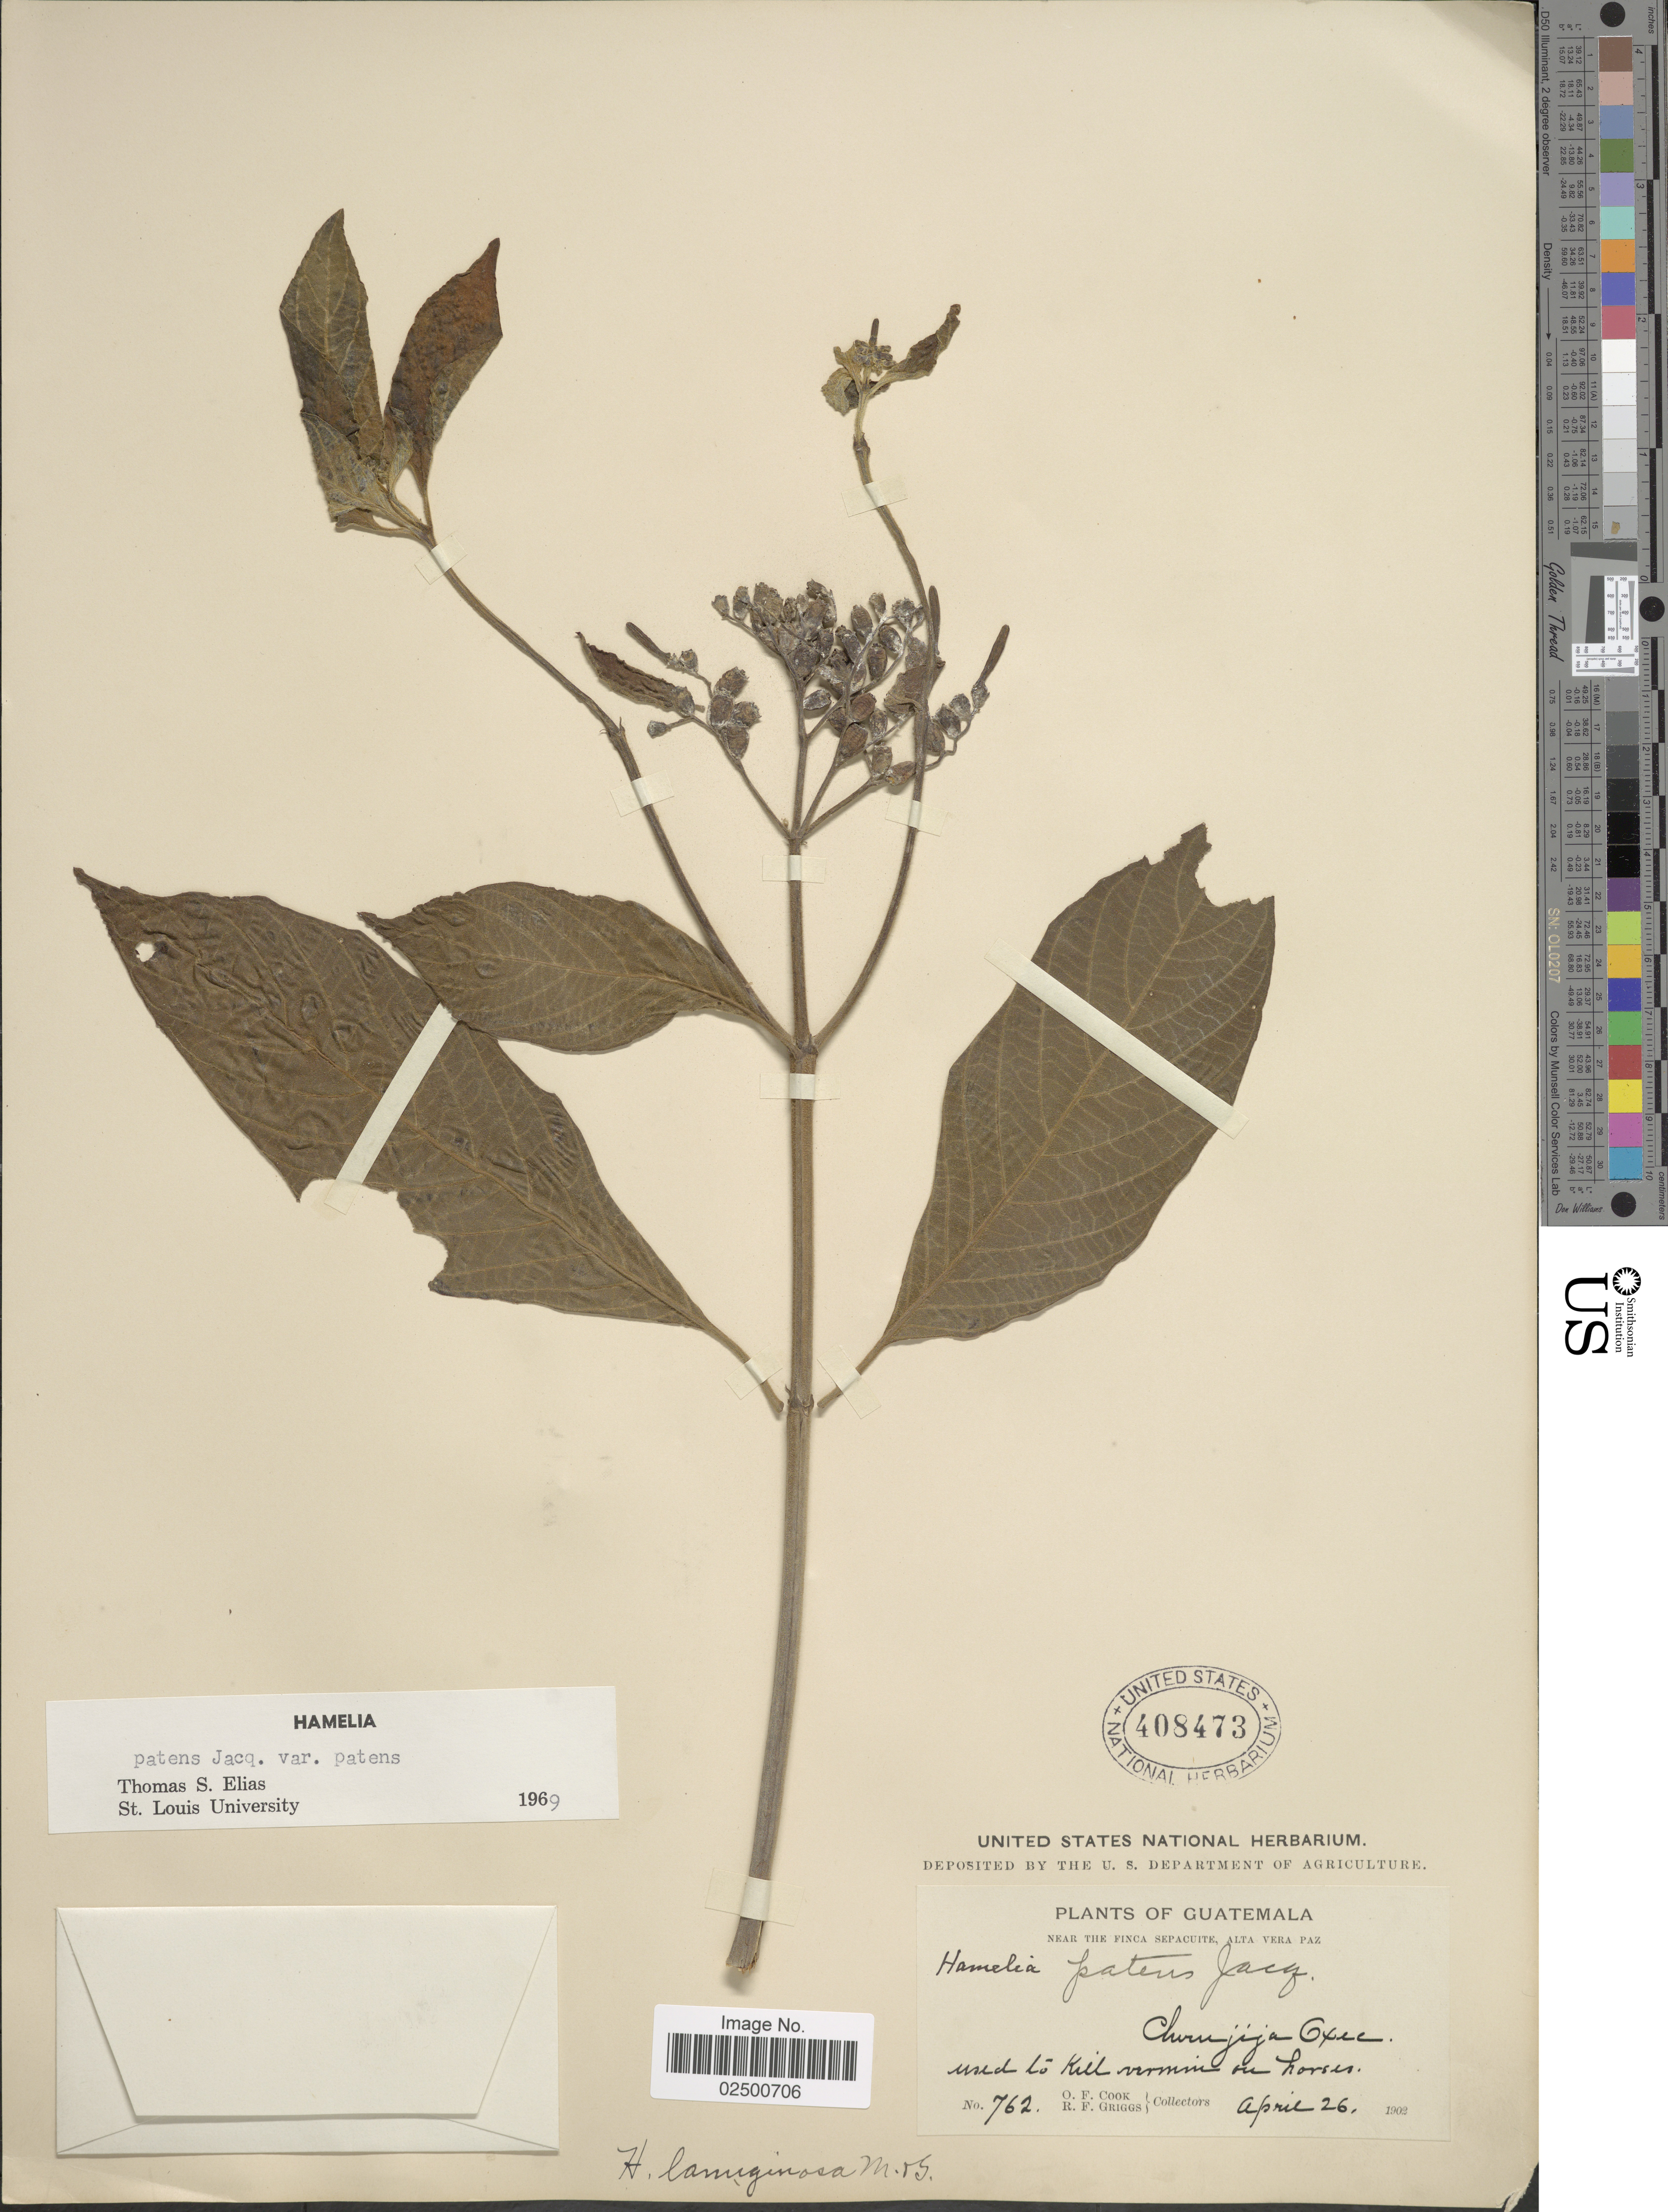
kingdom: Plantae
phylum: Tracheophyta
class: Magnoliopsida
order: Gentianales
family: Rubiaceae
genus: Hamelia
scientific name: Hamelia patens var. patens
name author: Jacq.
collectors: O. F. Cook & R. F. Griggs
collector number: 762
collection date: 1902-04-26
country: Guatemala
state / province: Alta Verapaz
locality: Near the Finca Sepacuite, Alta Vera Paz. Cherujija Oxec.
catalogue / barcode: US 408473